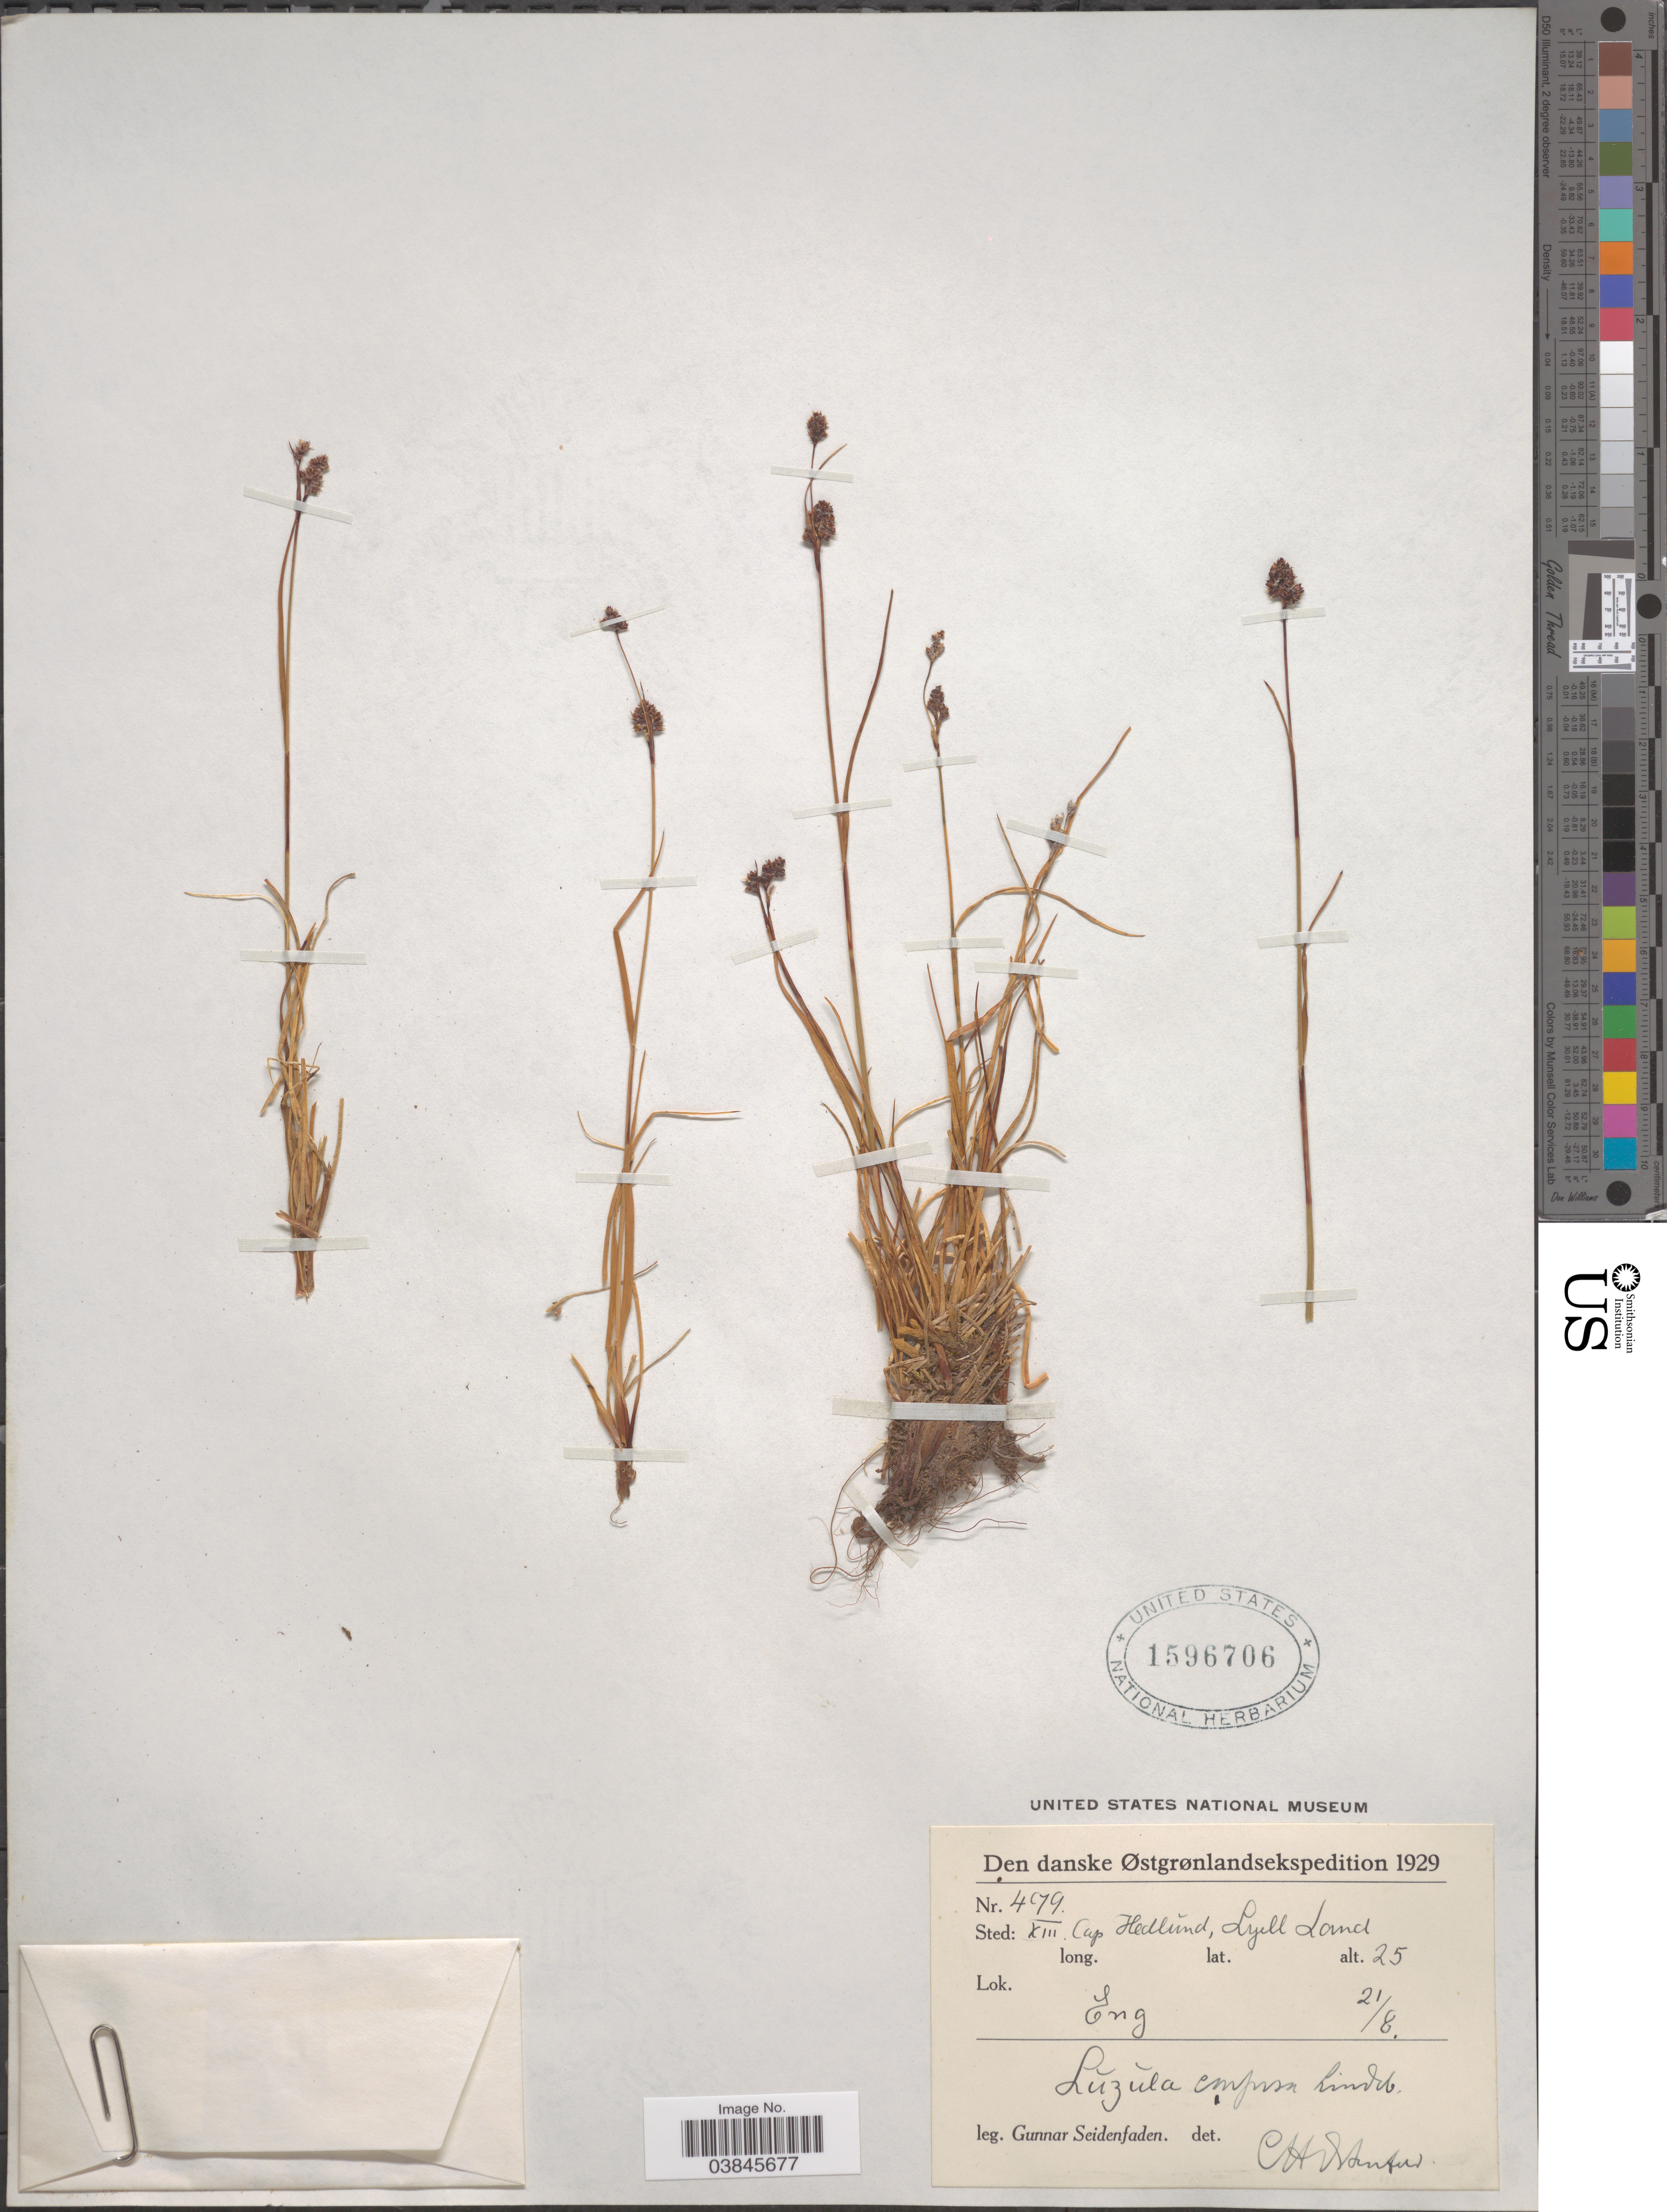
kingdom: Plantae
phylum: Tracheophyta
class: Liliopsida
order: Poales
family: Juncaceae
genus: Luzula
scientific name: Luzula confusa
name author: Lindeb.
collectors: G. Seidenfaden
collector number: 4079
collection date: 1929-08-21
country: Greenland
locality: Den dankse Østgrønlandsekspedition. Sted: XIII. Cap Hedlŭnd, Lyell Land.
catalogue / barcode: US 1596706